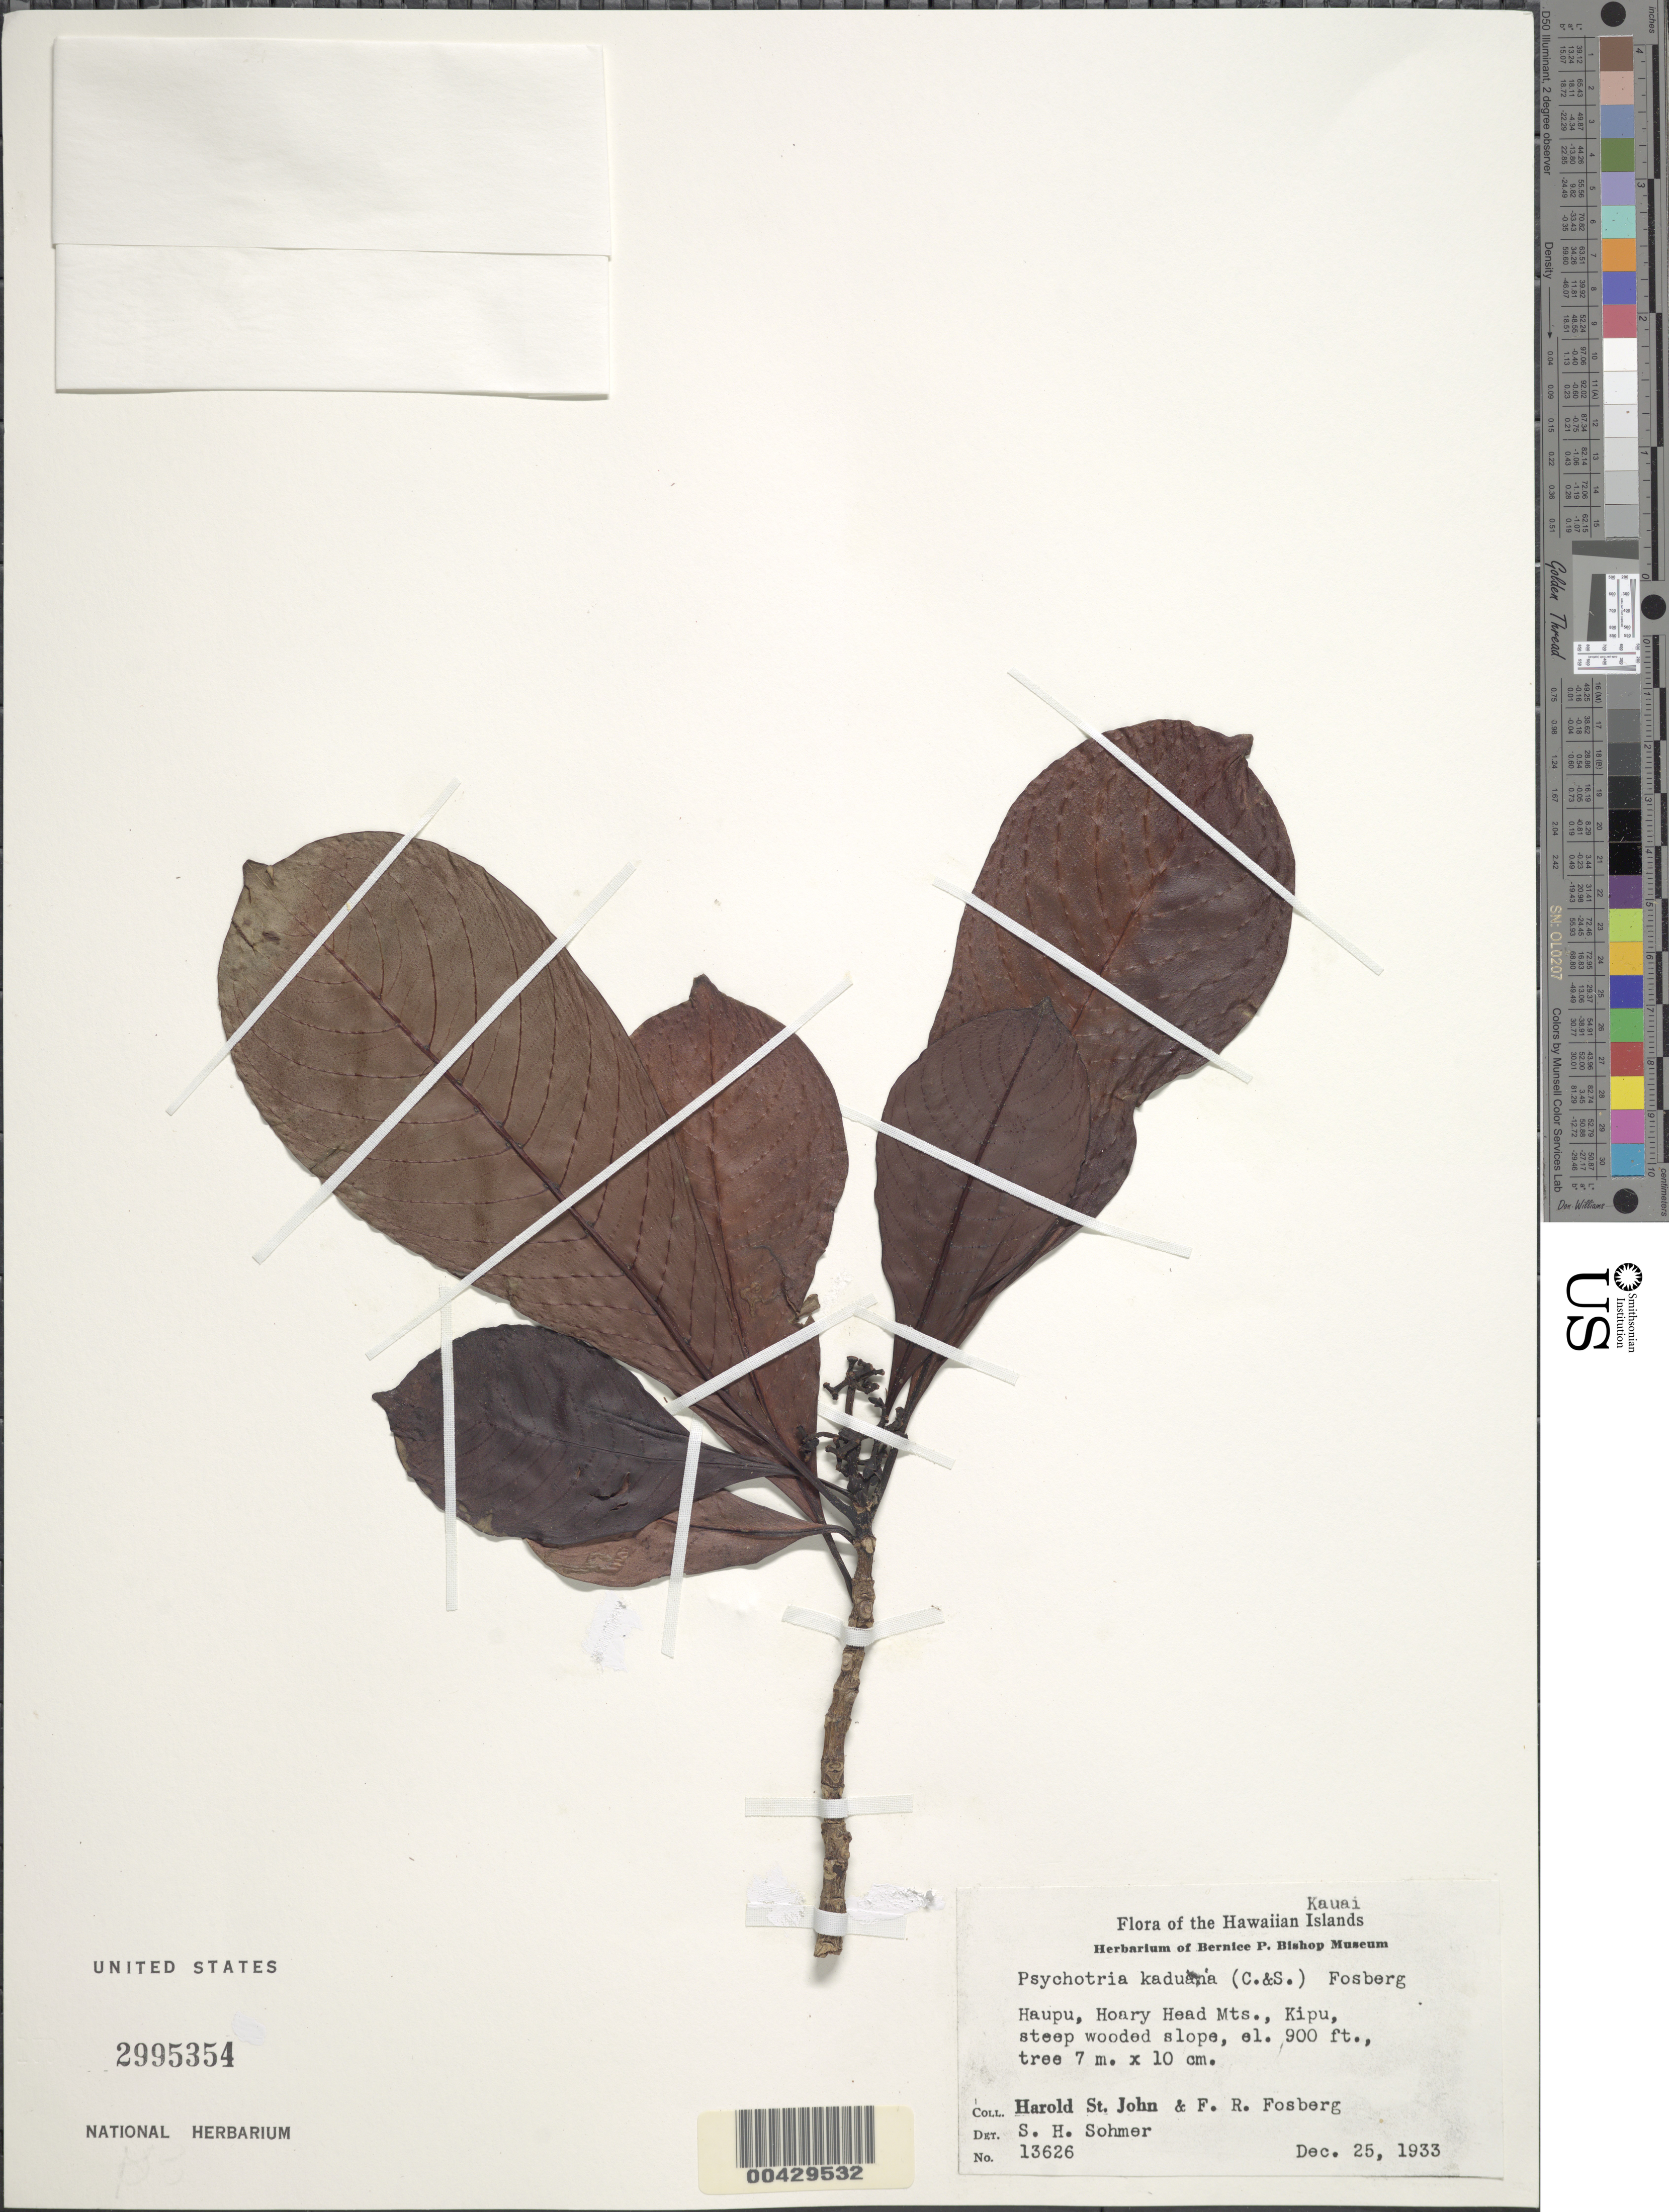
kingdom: Plantae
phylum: Tracheophyta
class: Magnoliopsida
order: Gentianales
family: Rubiaceae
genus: Psychotria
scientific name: Psychotria kaduana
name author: (Cham. & Schltdl.) Fosberg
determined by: Sohmer, S. H.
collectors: H. St. John & F. R. Fosberg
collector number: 13626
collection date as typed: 25 Dec 1933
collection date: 1933-12-25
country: United States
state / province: Hawaii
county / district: Kauai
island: Kaua'i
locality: Haupu, Hoary Head Mountains, Kipu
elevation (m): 274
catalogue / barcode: US 2995354